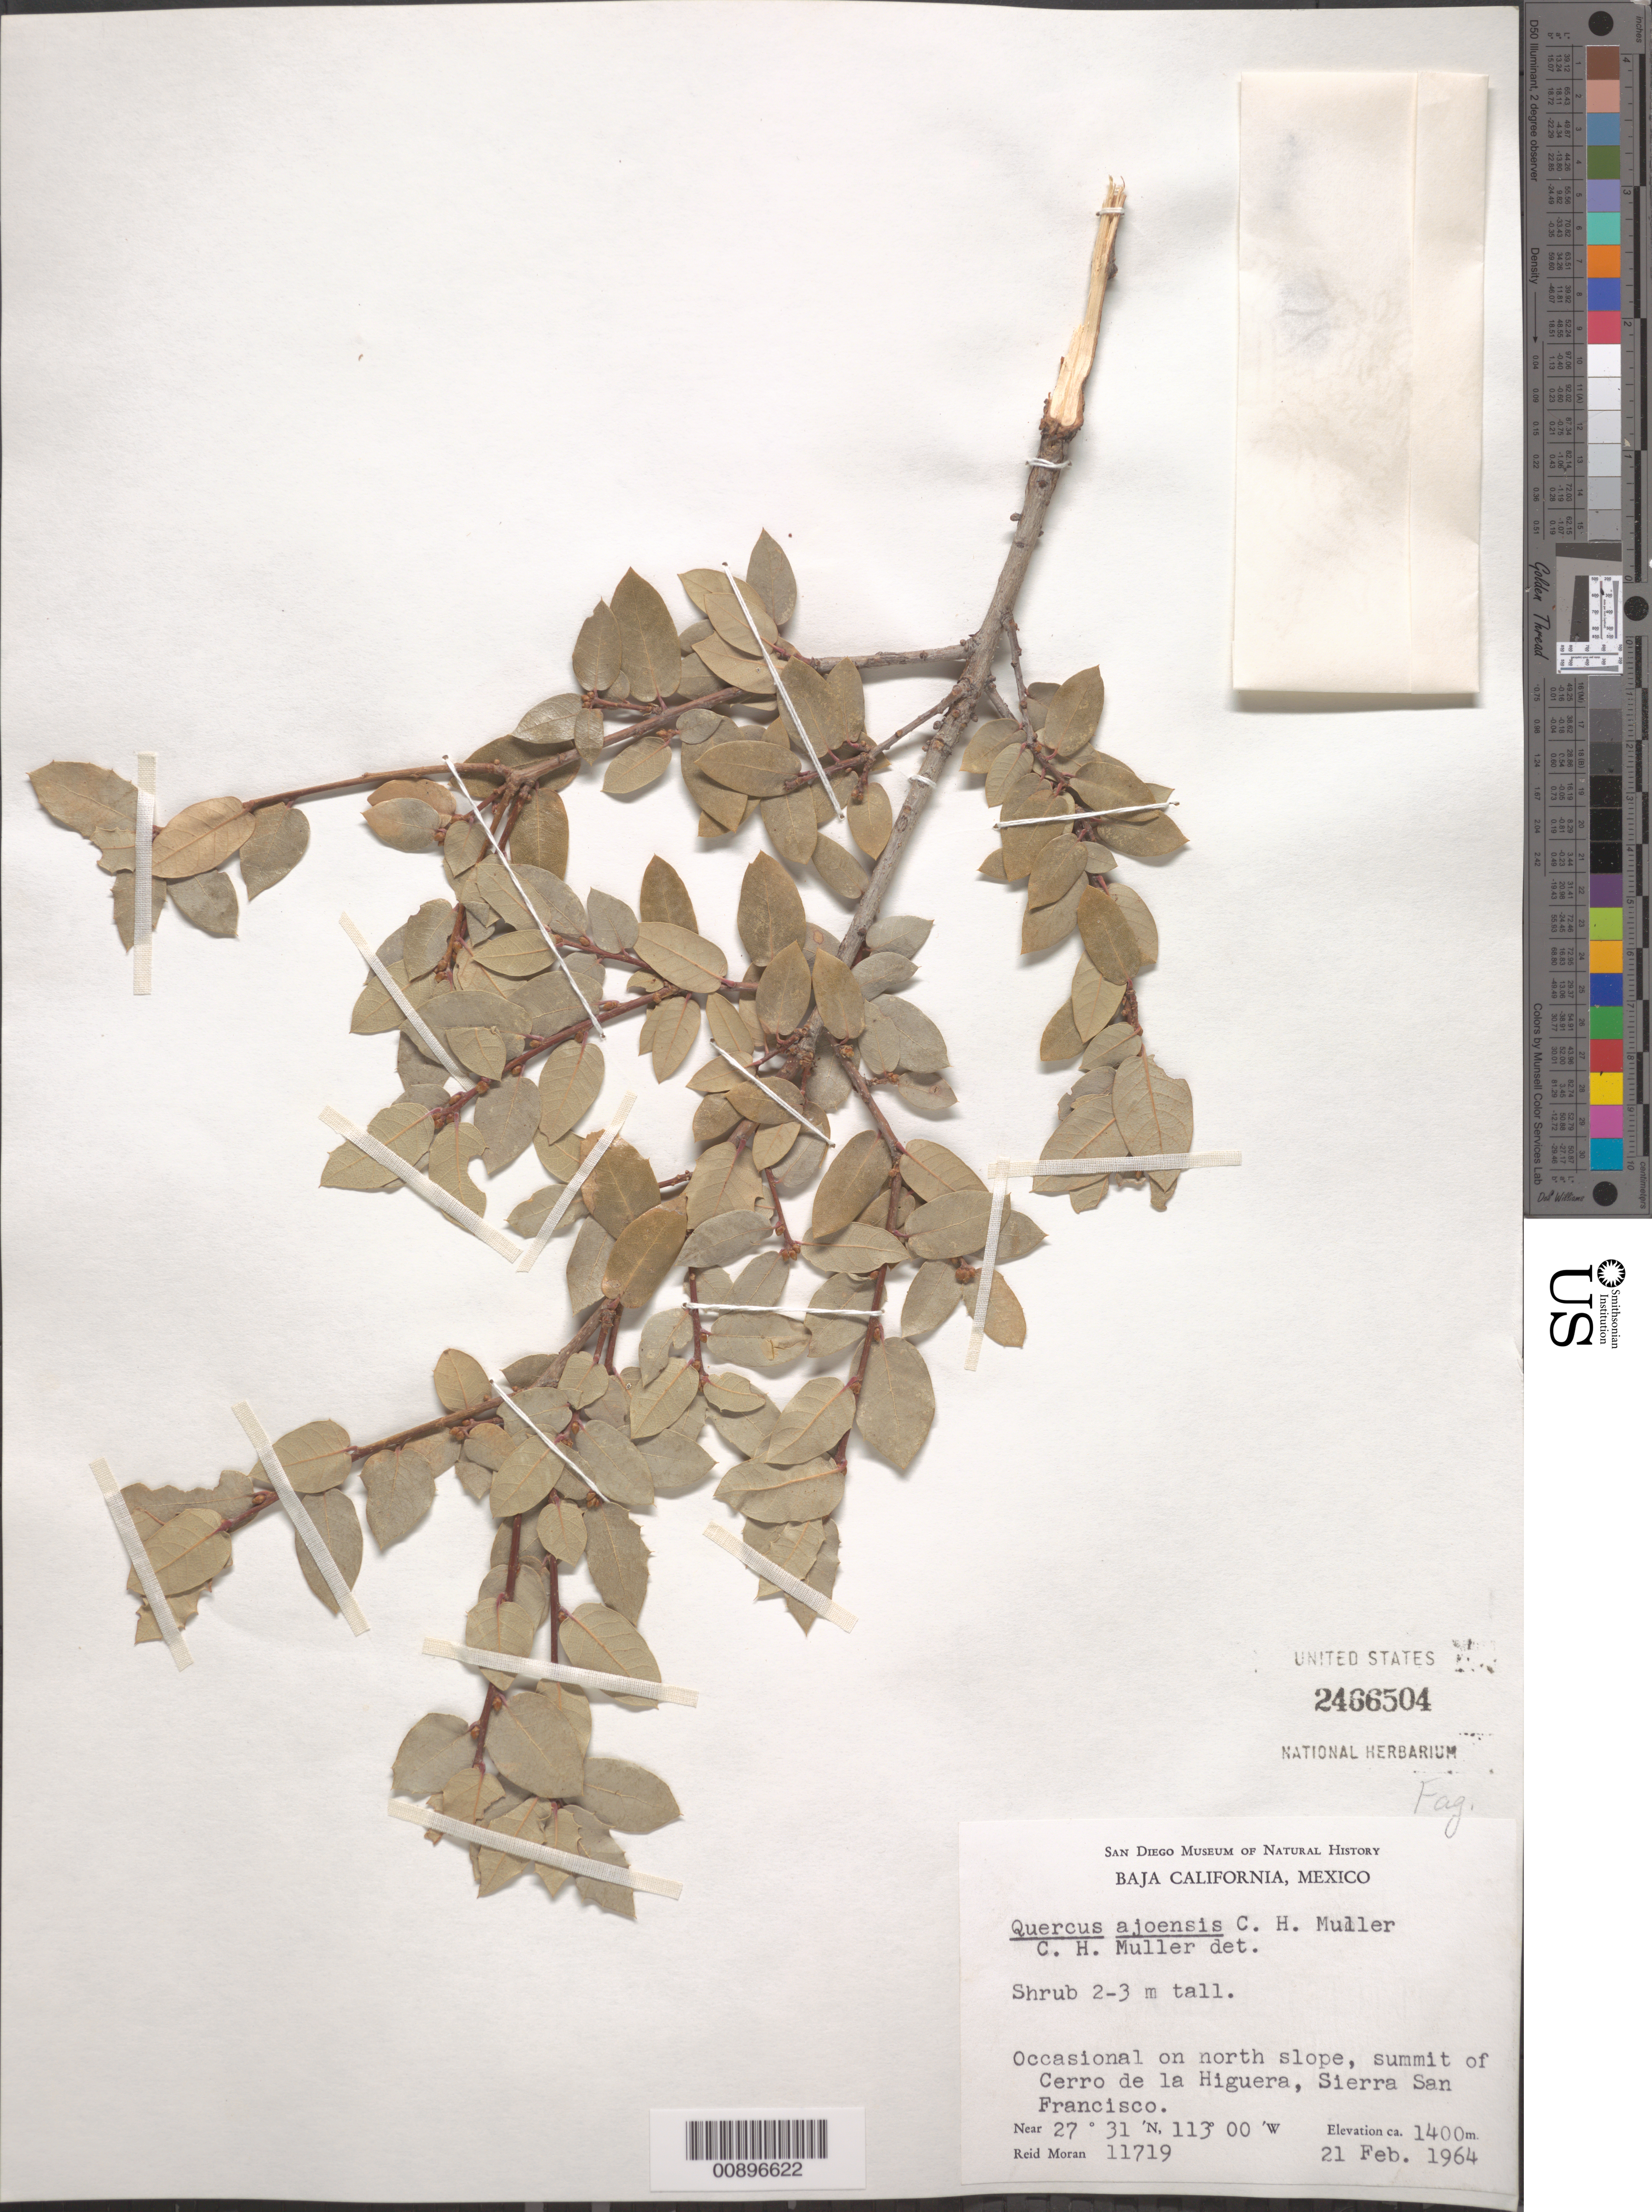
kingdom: Plantae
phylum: Tracheophyta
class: Magnoliopsida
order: Fagales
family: Fagaceae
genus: Quercus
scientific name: Quercus ajoensis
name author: C.H. Mull.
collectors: R. V. Moran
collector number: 11719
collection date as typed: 21 Feb 1964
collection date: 1964-02-21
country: Mexico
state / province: Baja California Sur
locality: On north slope, summit of Cerro de la Higuera, Sierra San Francisco.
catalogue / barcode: US 2466504